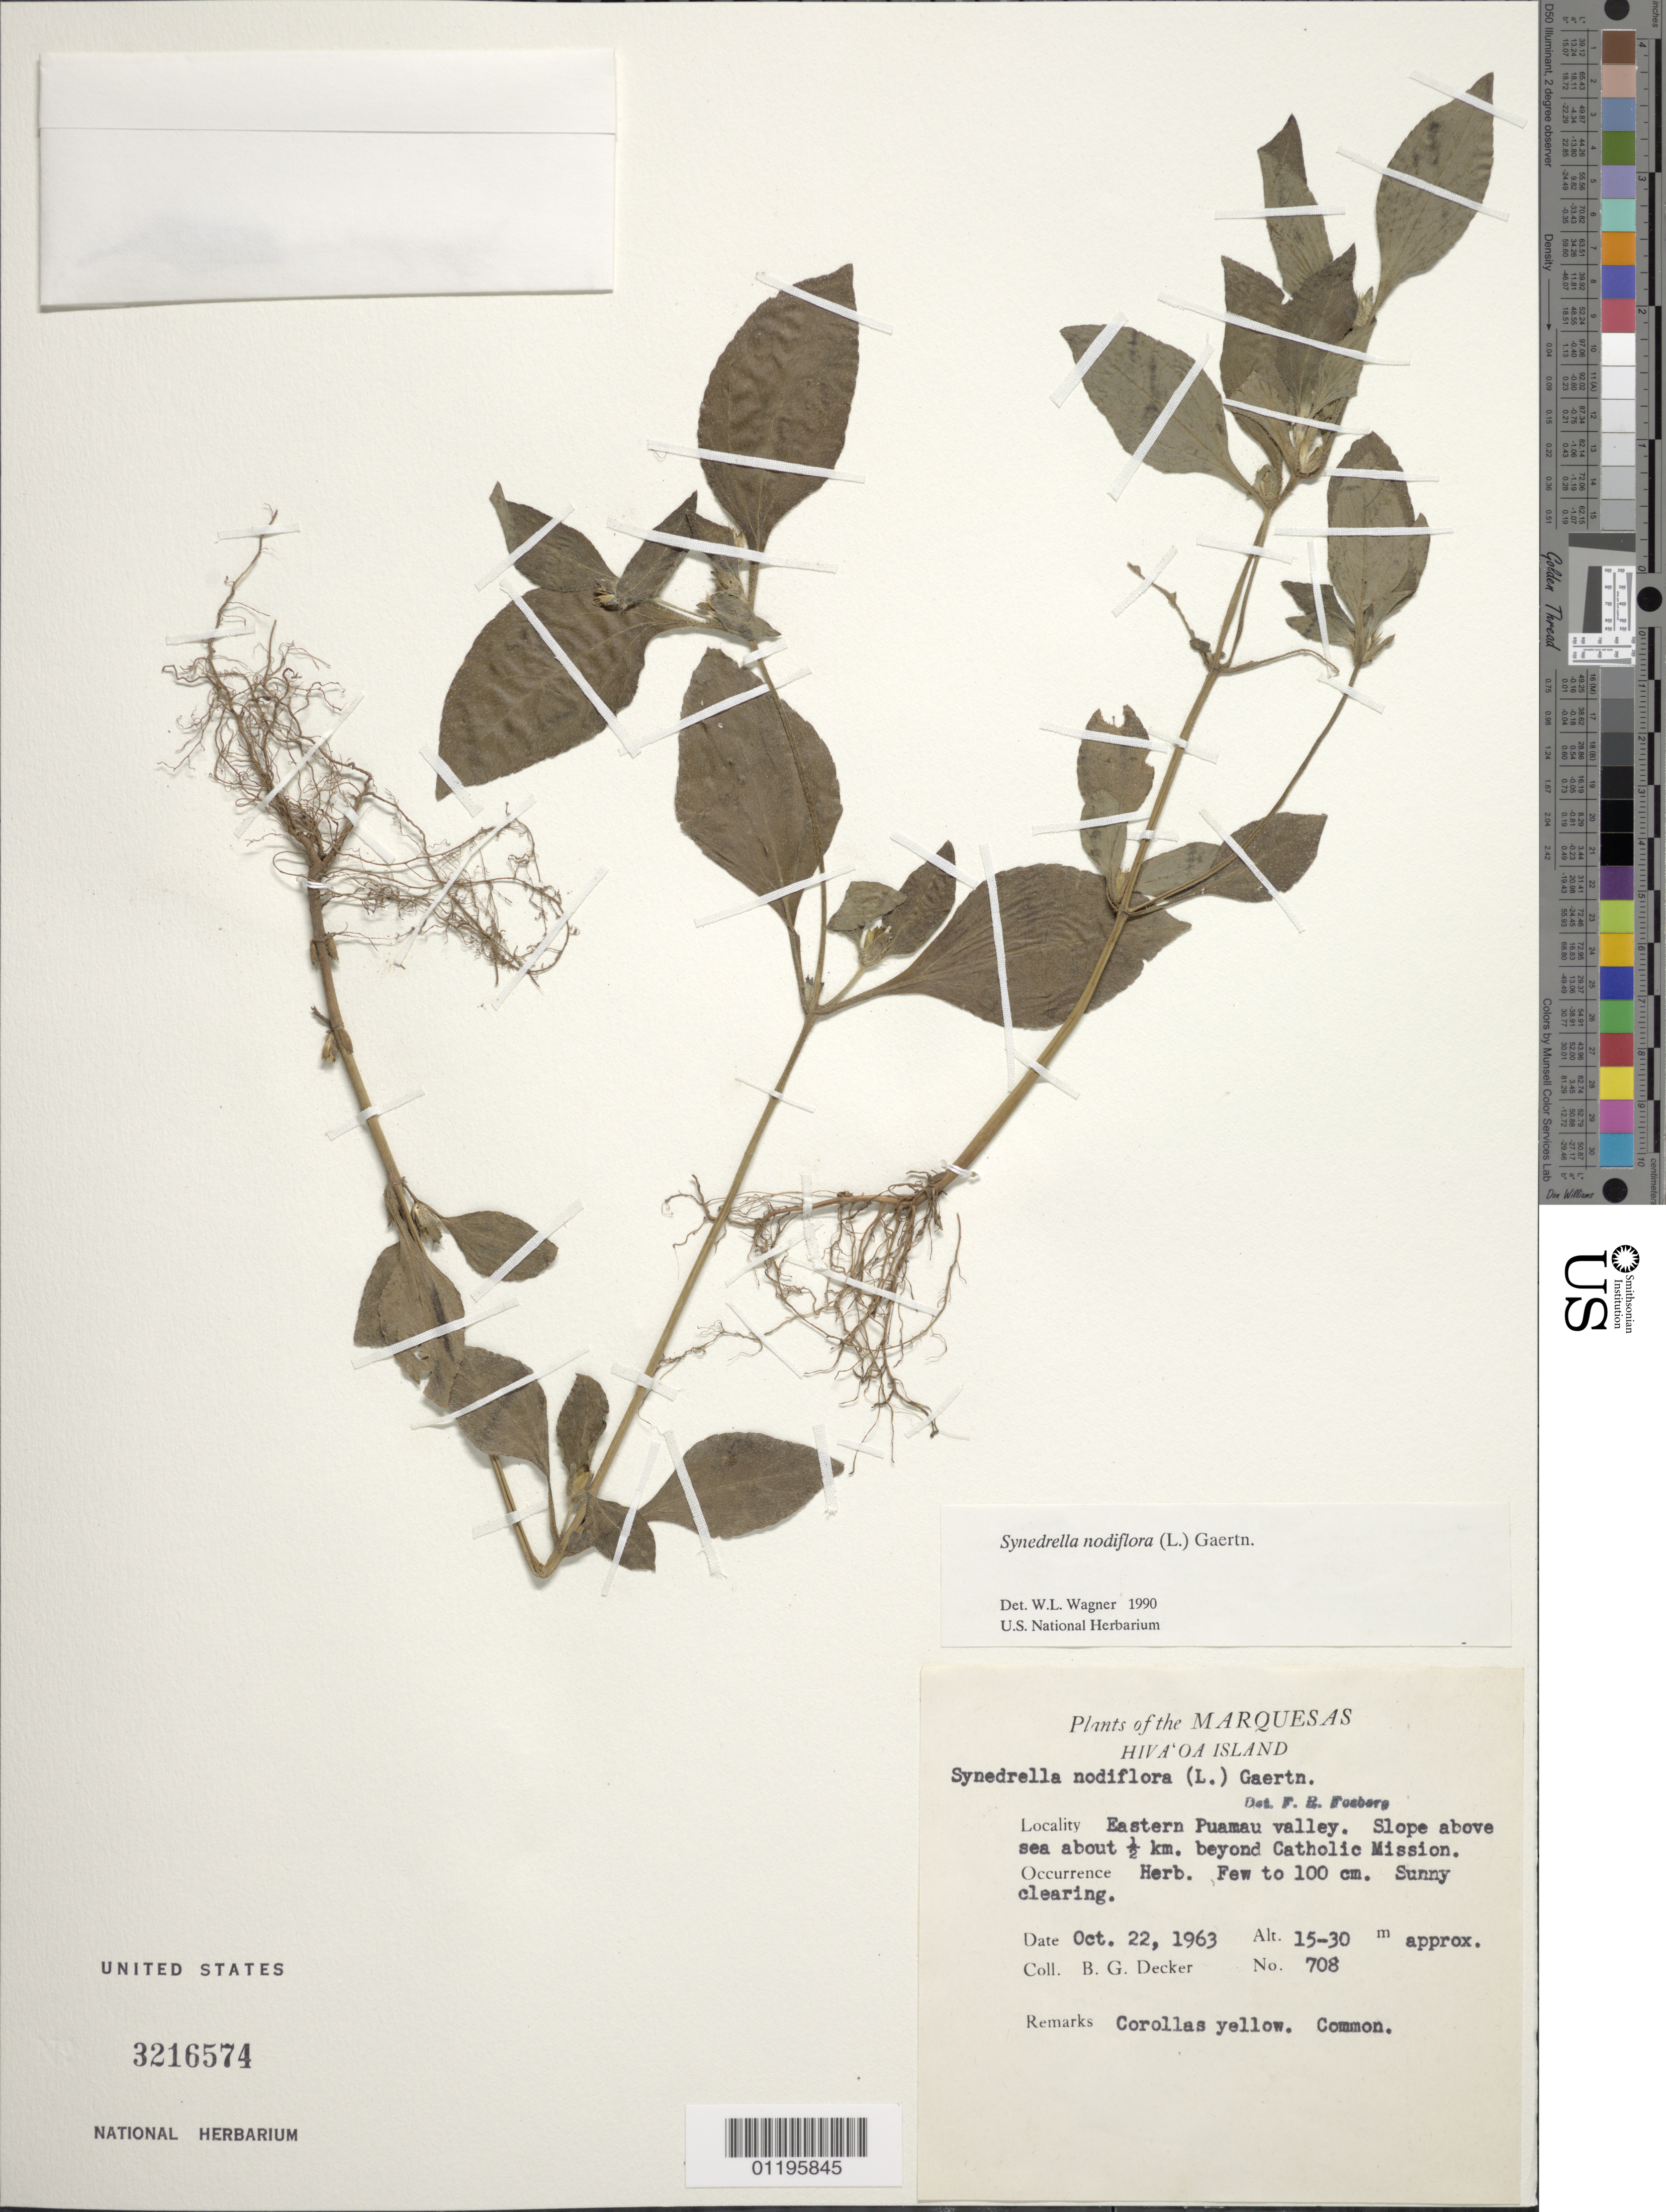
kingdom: Plantae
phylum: Tracheophyta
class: Magnoliopsida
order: Asterales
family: Asteraceae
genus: Synedrella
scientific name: Synedrella nodiflora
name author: (L.) Gaertn.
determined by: Wagner, W. L., (BOT), Smithsonian Institution - National Museum of Natural History (UNITED STATES)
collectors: B. G. Decker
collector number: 708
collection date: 1963-10-22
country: French Polynesia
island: Hiva Oa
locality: E Puamau Valley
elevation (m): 15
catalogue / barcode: US 3216574